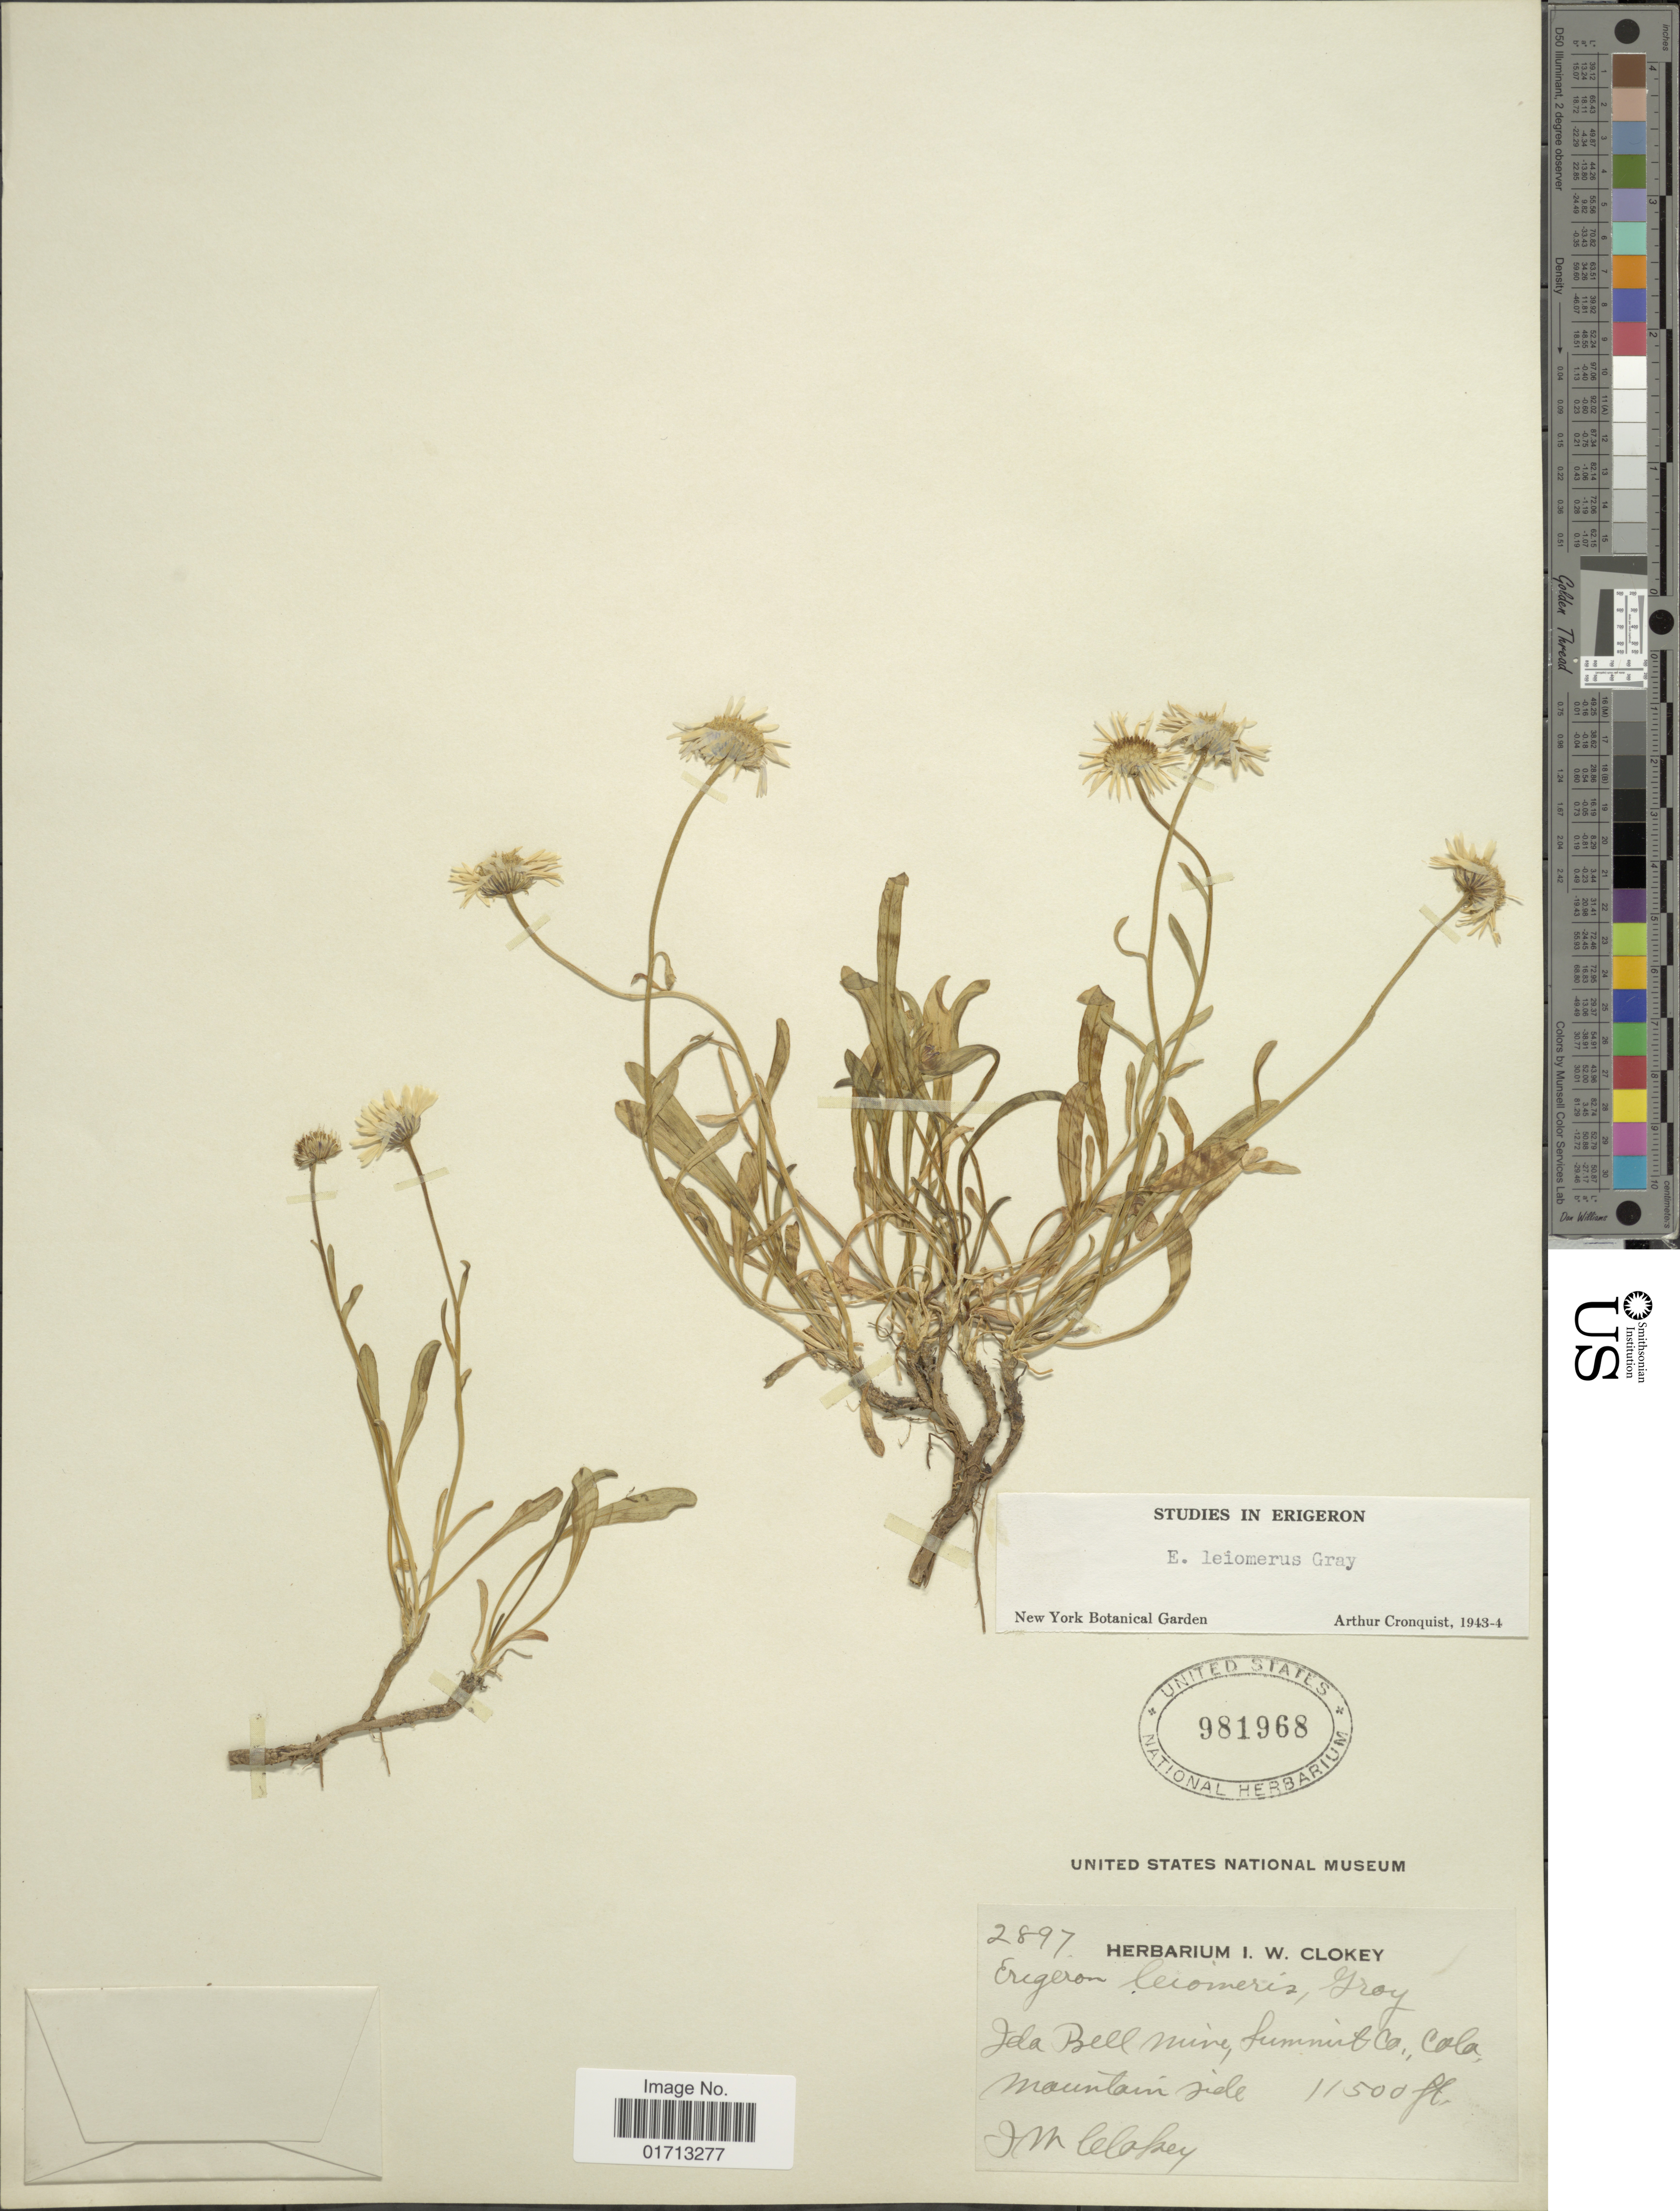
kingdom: Plantae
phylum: Tracheophyta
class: Magnoliopsida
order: Asterales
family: Asteraceae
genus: Erigeron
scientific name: Erigeron leiomerus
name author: A. Gray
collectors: I. W. Clokey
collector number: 2897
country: United States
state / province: Colorado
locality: Isla Nell Mine, Summit Co. Mountain side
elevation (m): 3505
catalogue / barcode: US 981968